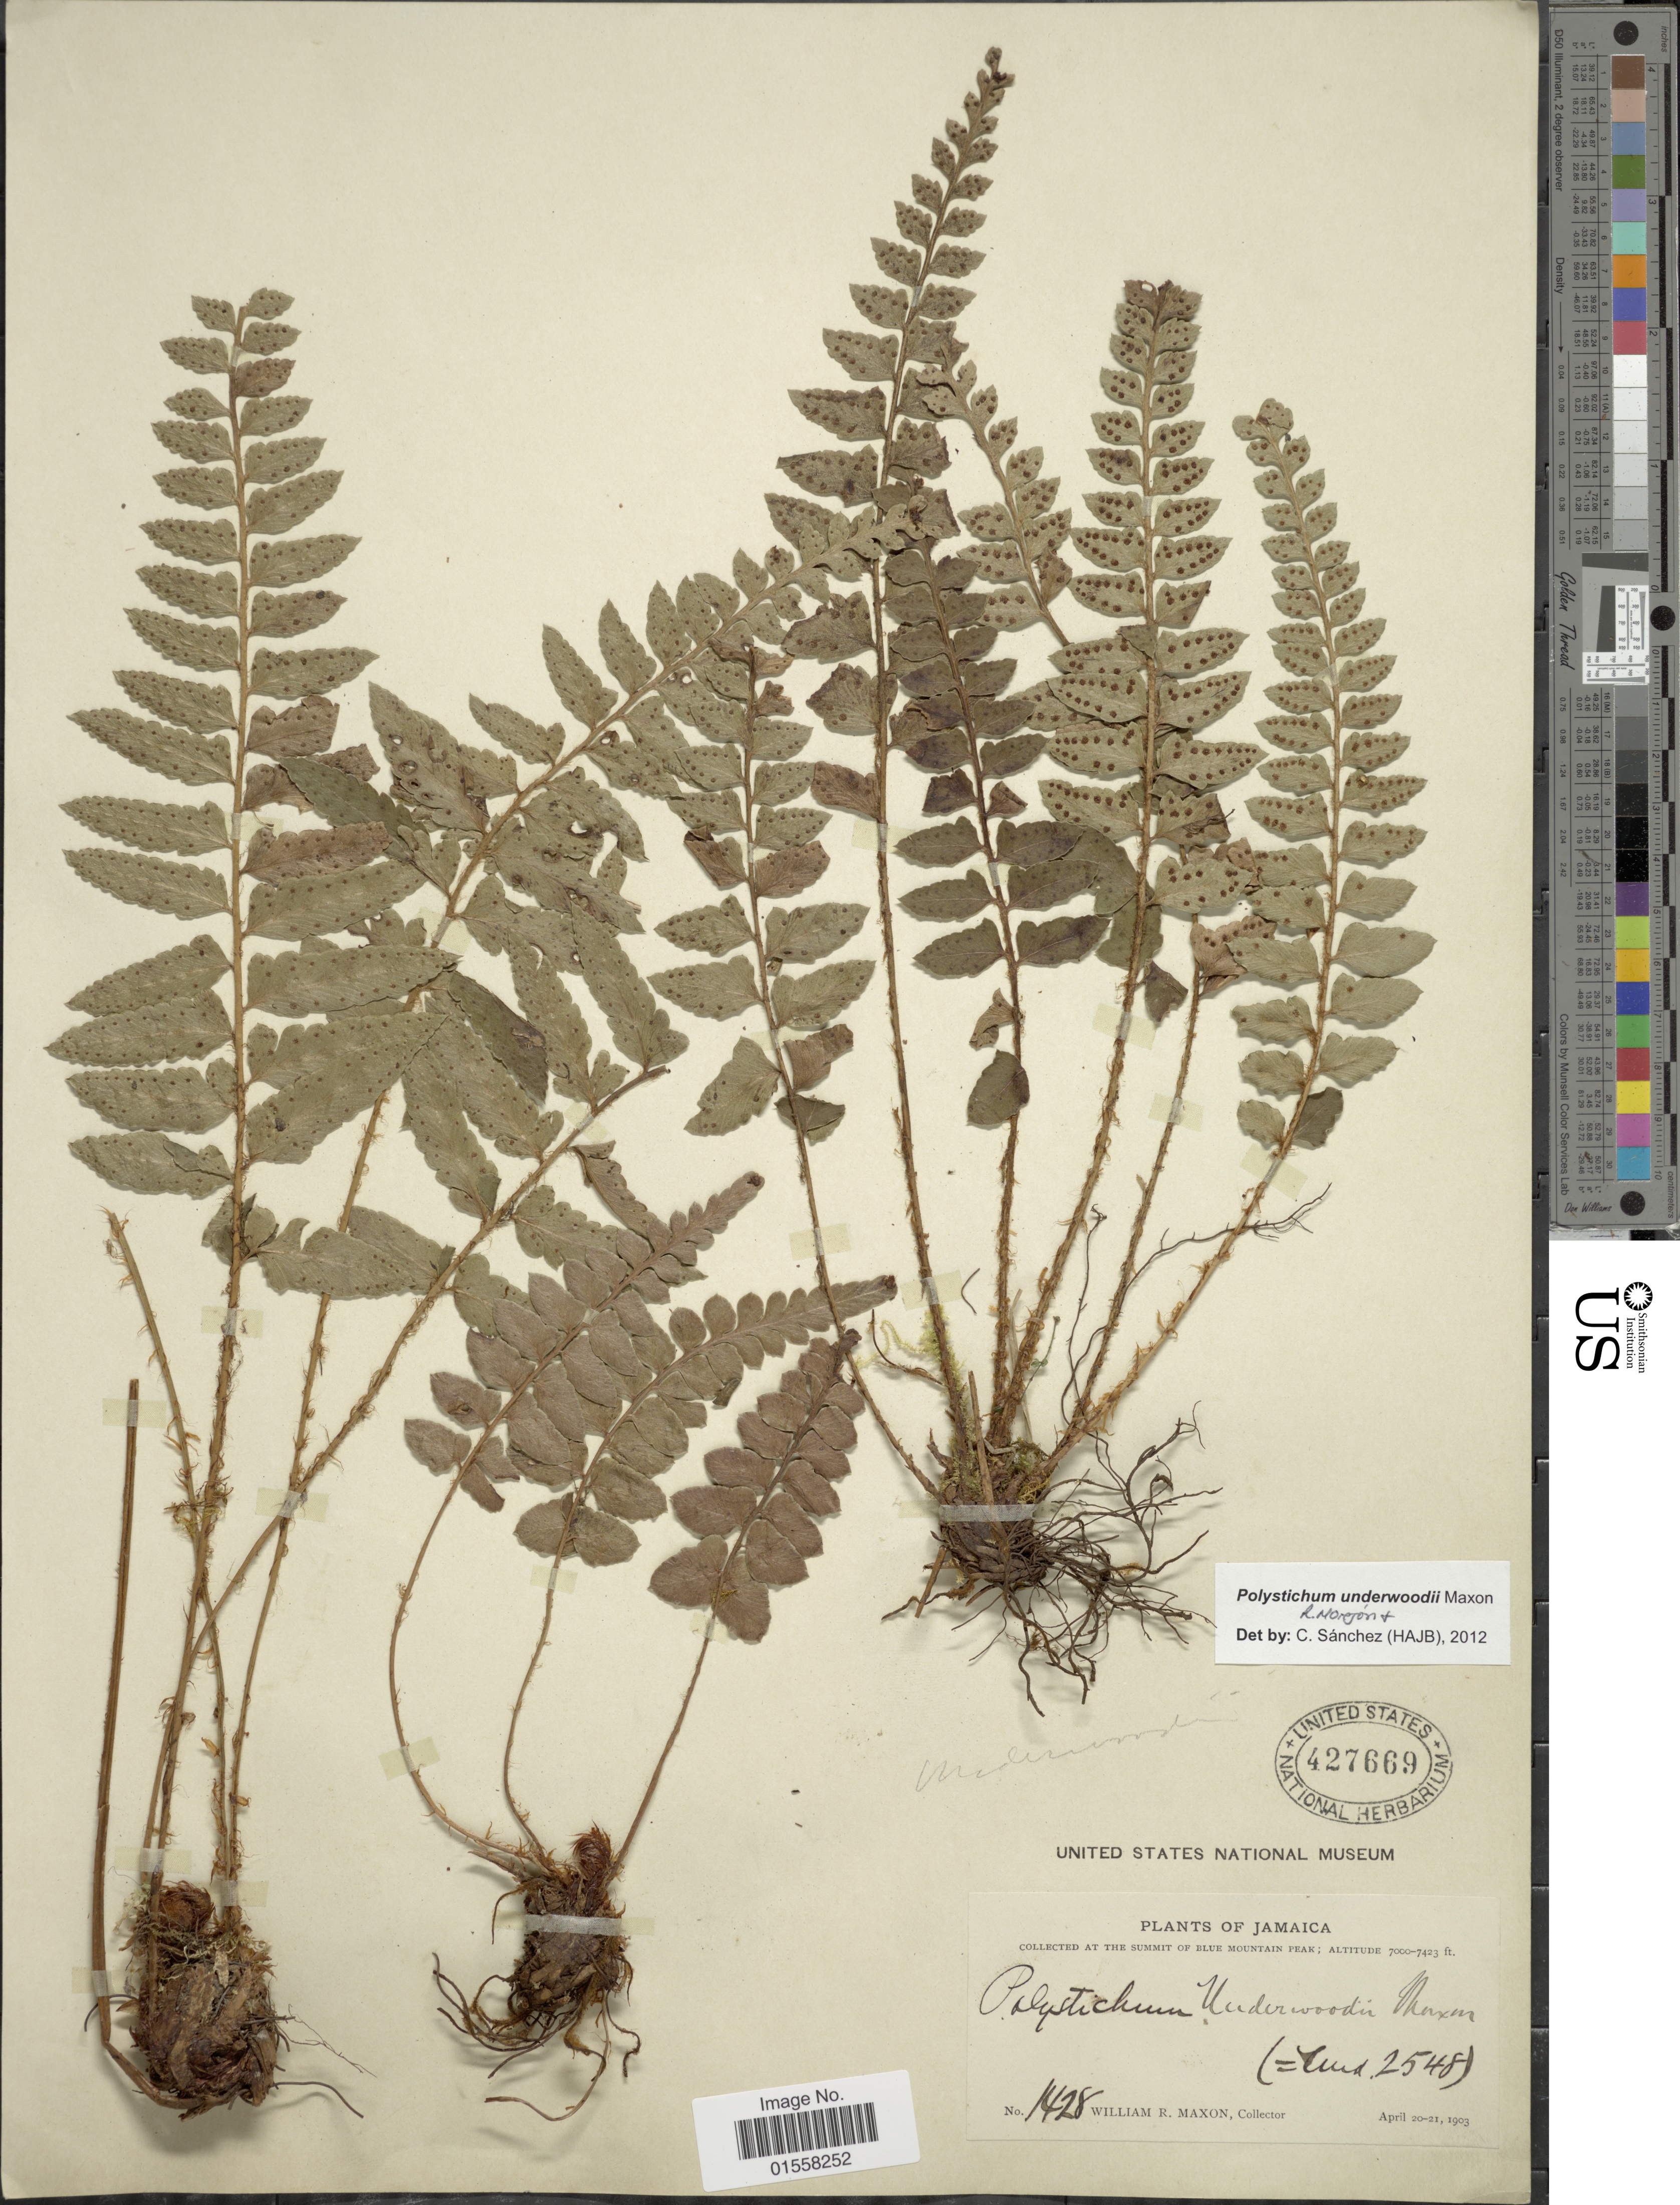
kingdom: Plantae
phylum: Tracheophyta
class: Polypodiopsida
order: Polypodiales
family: Dryopteridaceae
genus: Polystichum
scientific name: Polystichum underwoodii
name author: Maxon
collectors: W. R. Maxon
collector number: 1428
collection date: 1903-04-20/1903-04-21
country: Jamaica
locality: Jamaica. The summit of Blue Mountain Peak.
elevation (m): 2134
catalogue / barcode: US 427669